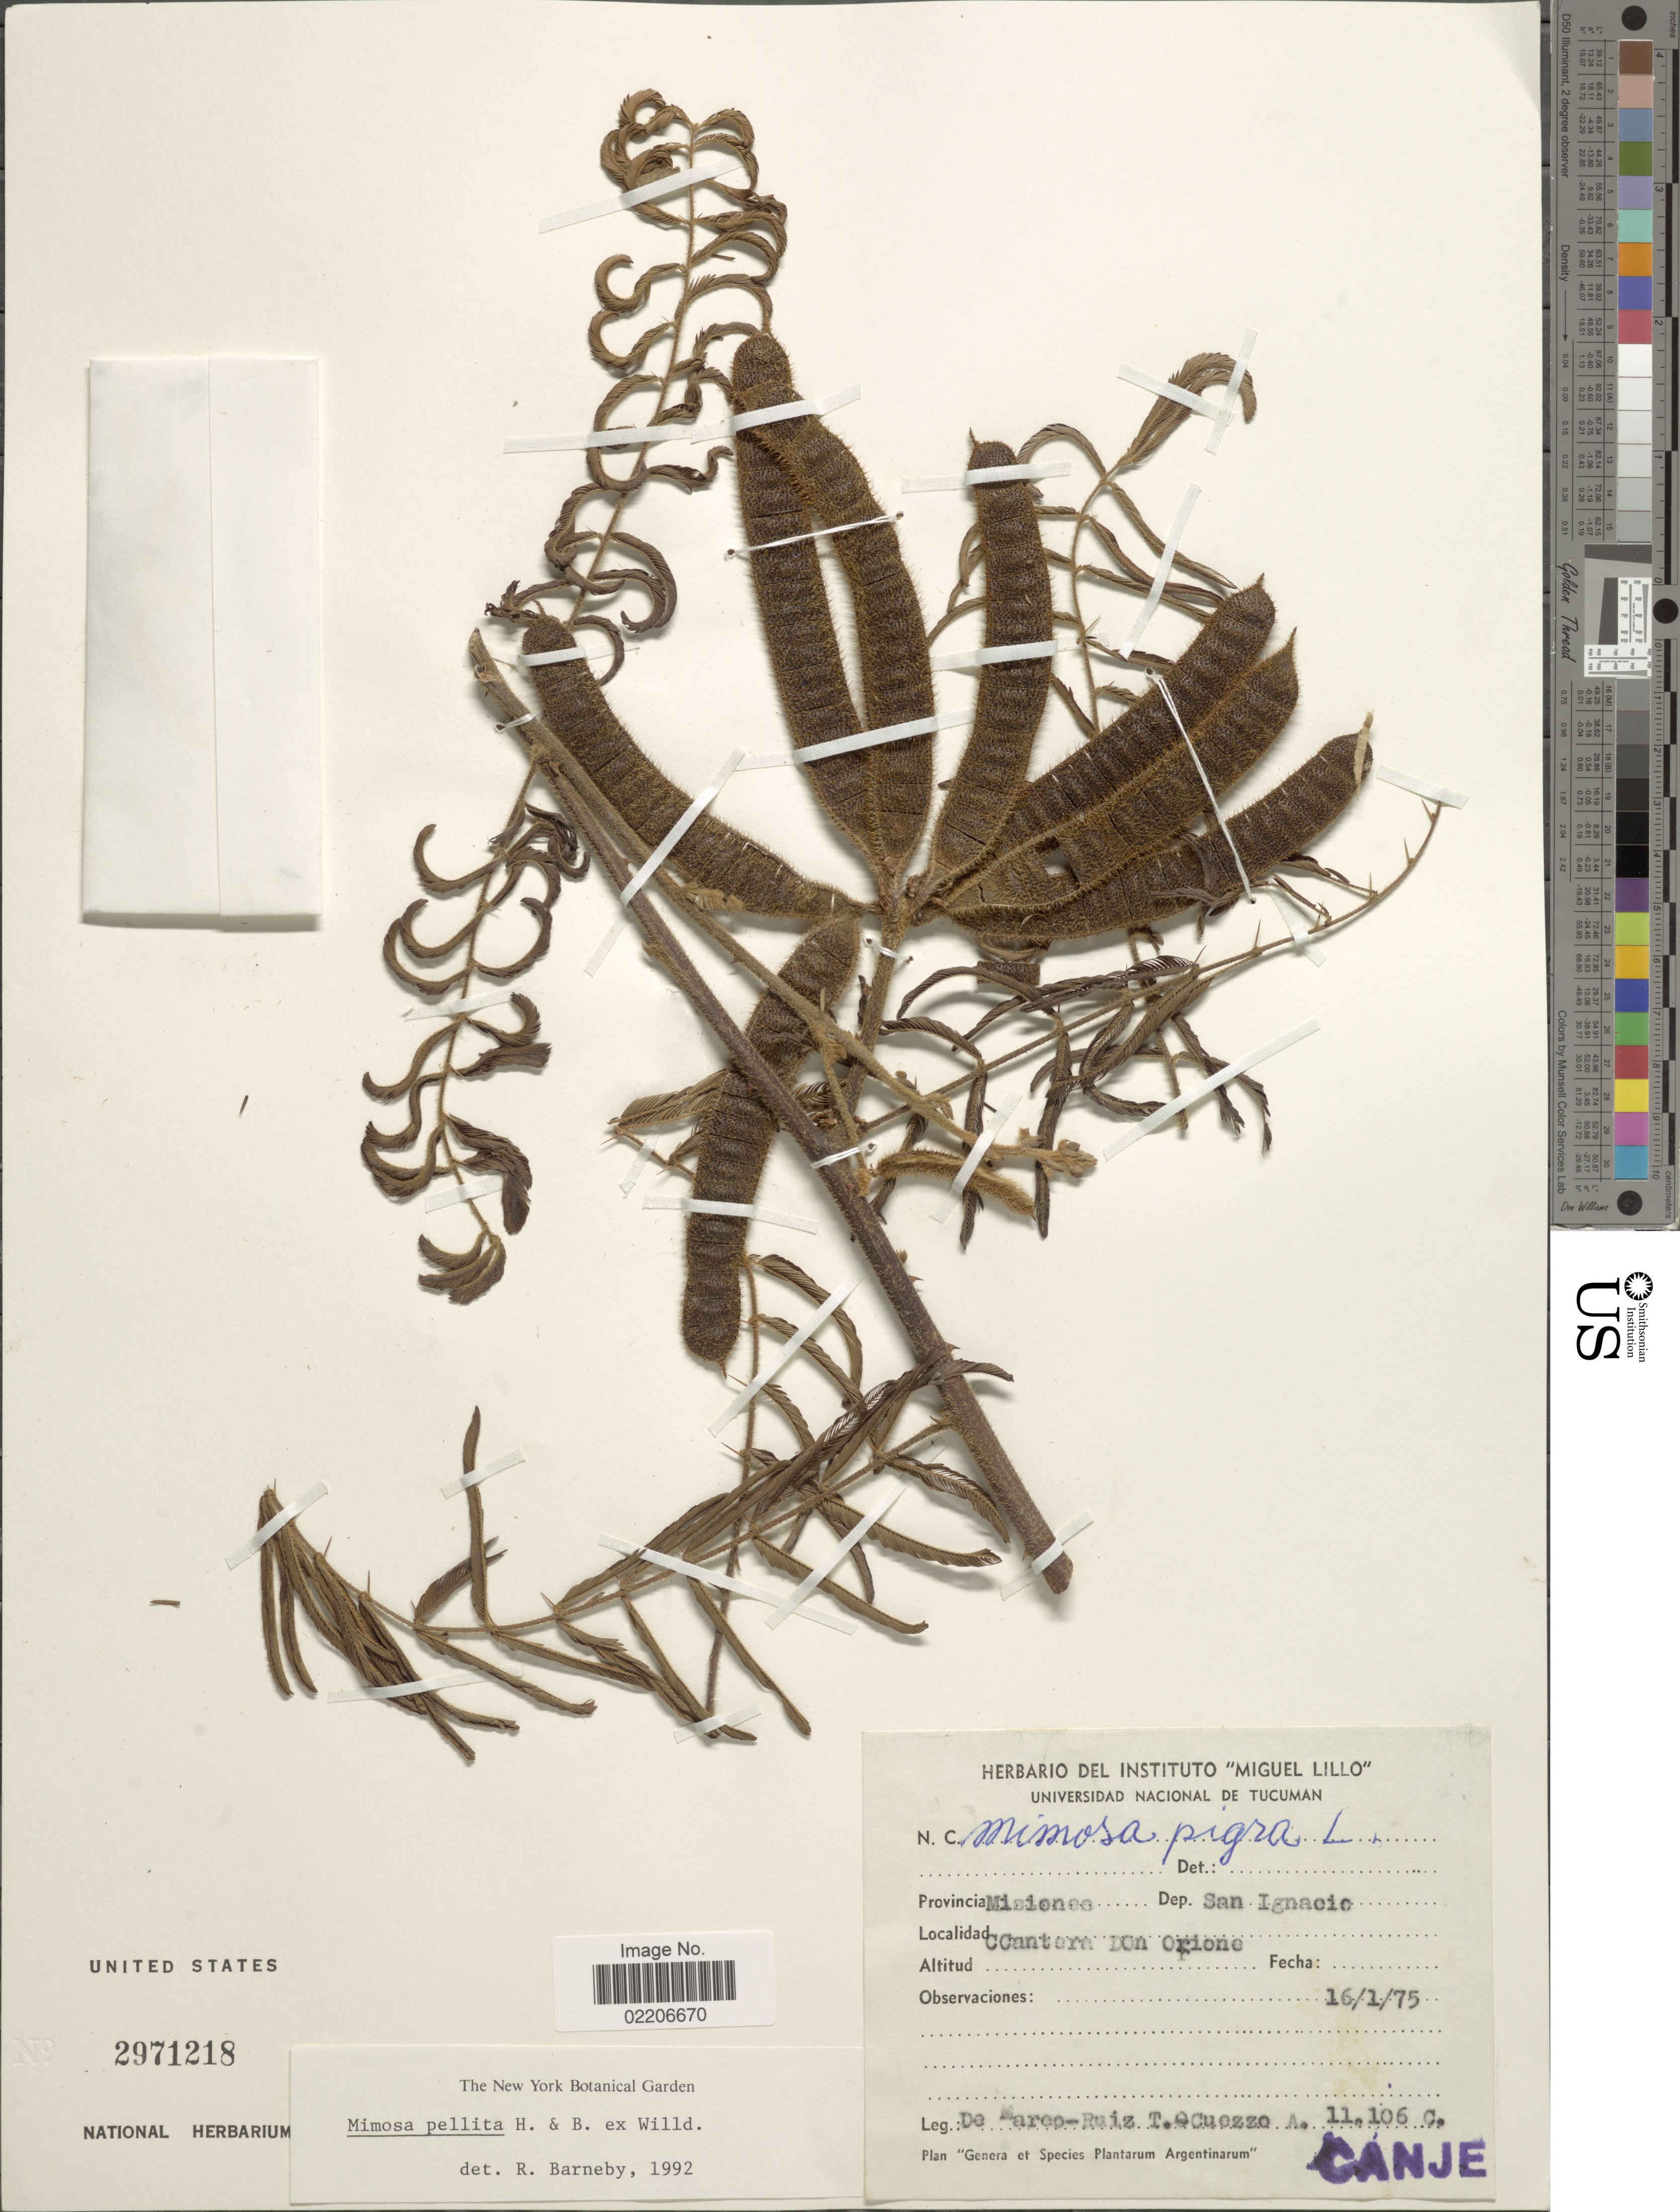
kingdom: Plantae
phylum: Tracheophyta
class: Magnoliopsida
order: Fabales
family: Fabaceae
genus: Mimosa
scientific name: Mimosa pellita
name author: Humb. & Bonpl. ex Willd.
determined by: Barneby, Rupert C., (NY)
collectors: -. De Marco & R. Cuezzo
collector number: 11106C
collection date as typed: Transcribed d/m/y: 16/1/75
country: Argentina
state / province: Misiones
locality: Provincia Misiones. Dep. San Ignacio. Cantera Don Orione.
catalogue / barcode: US 2971218